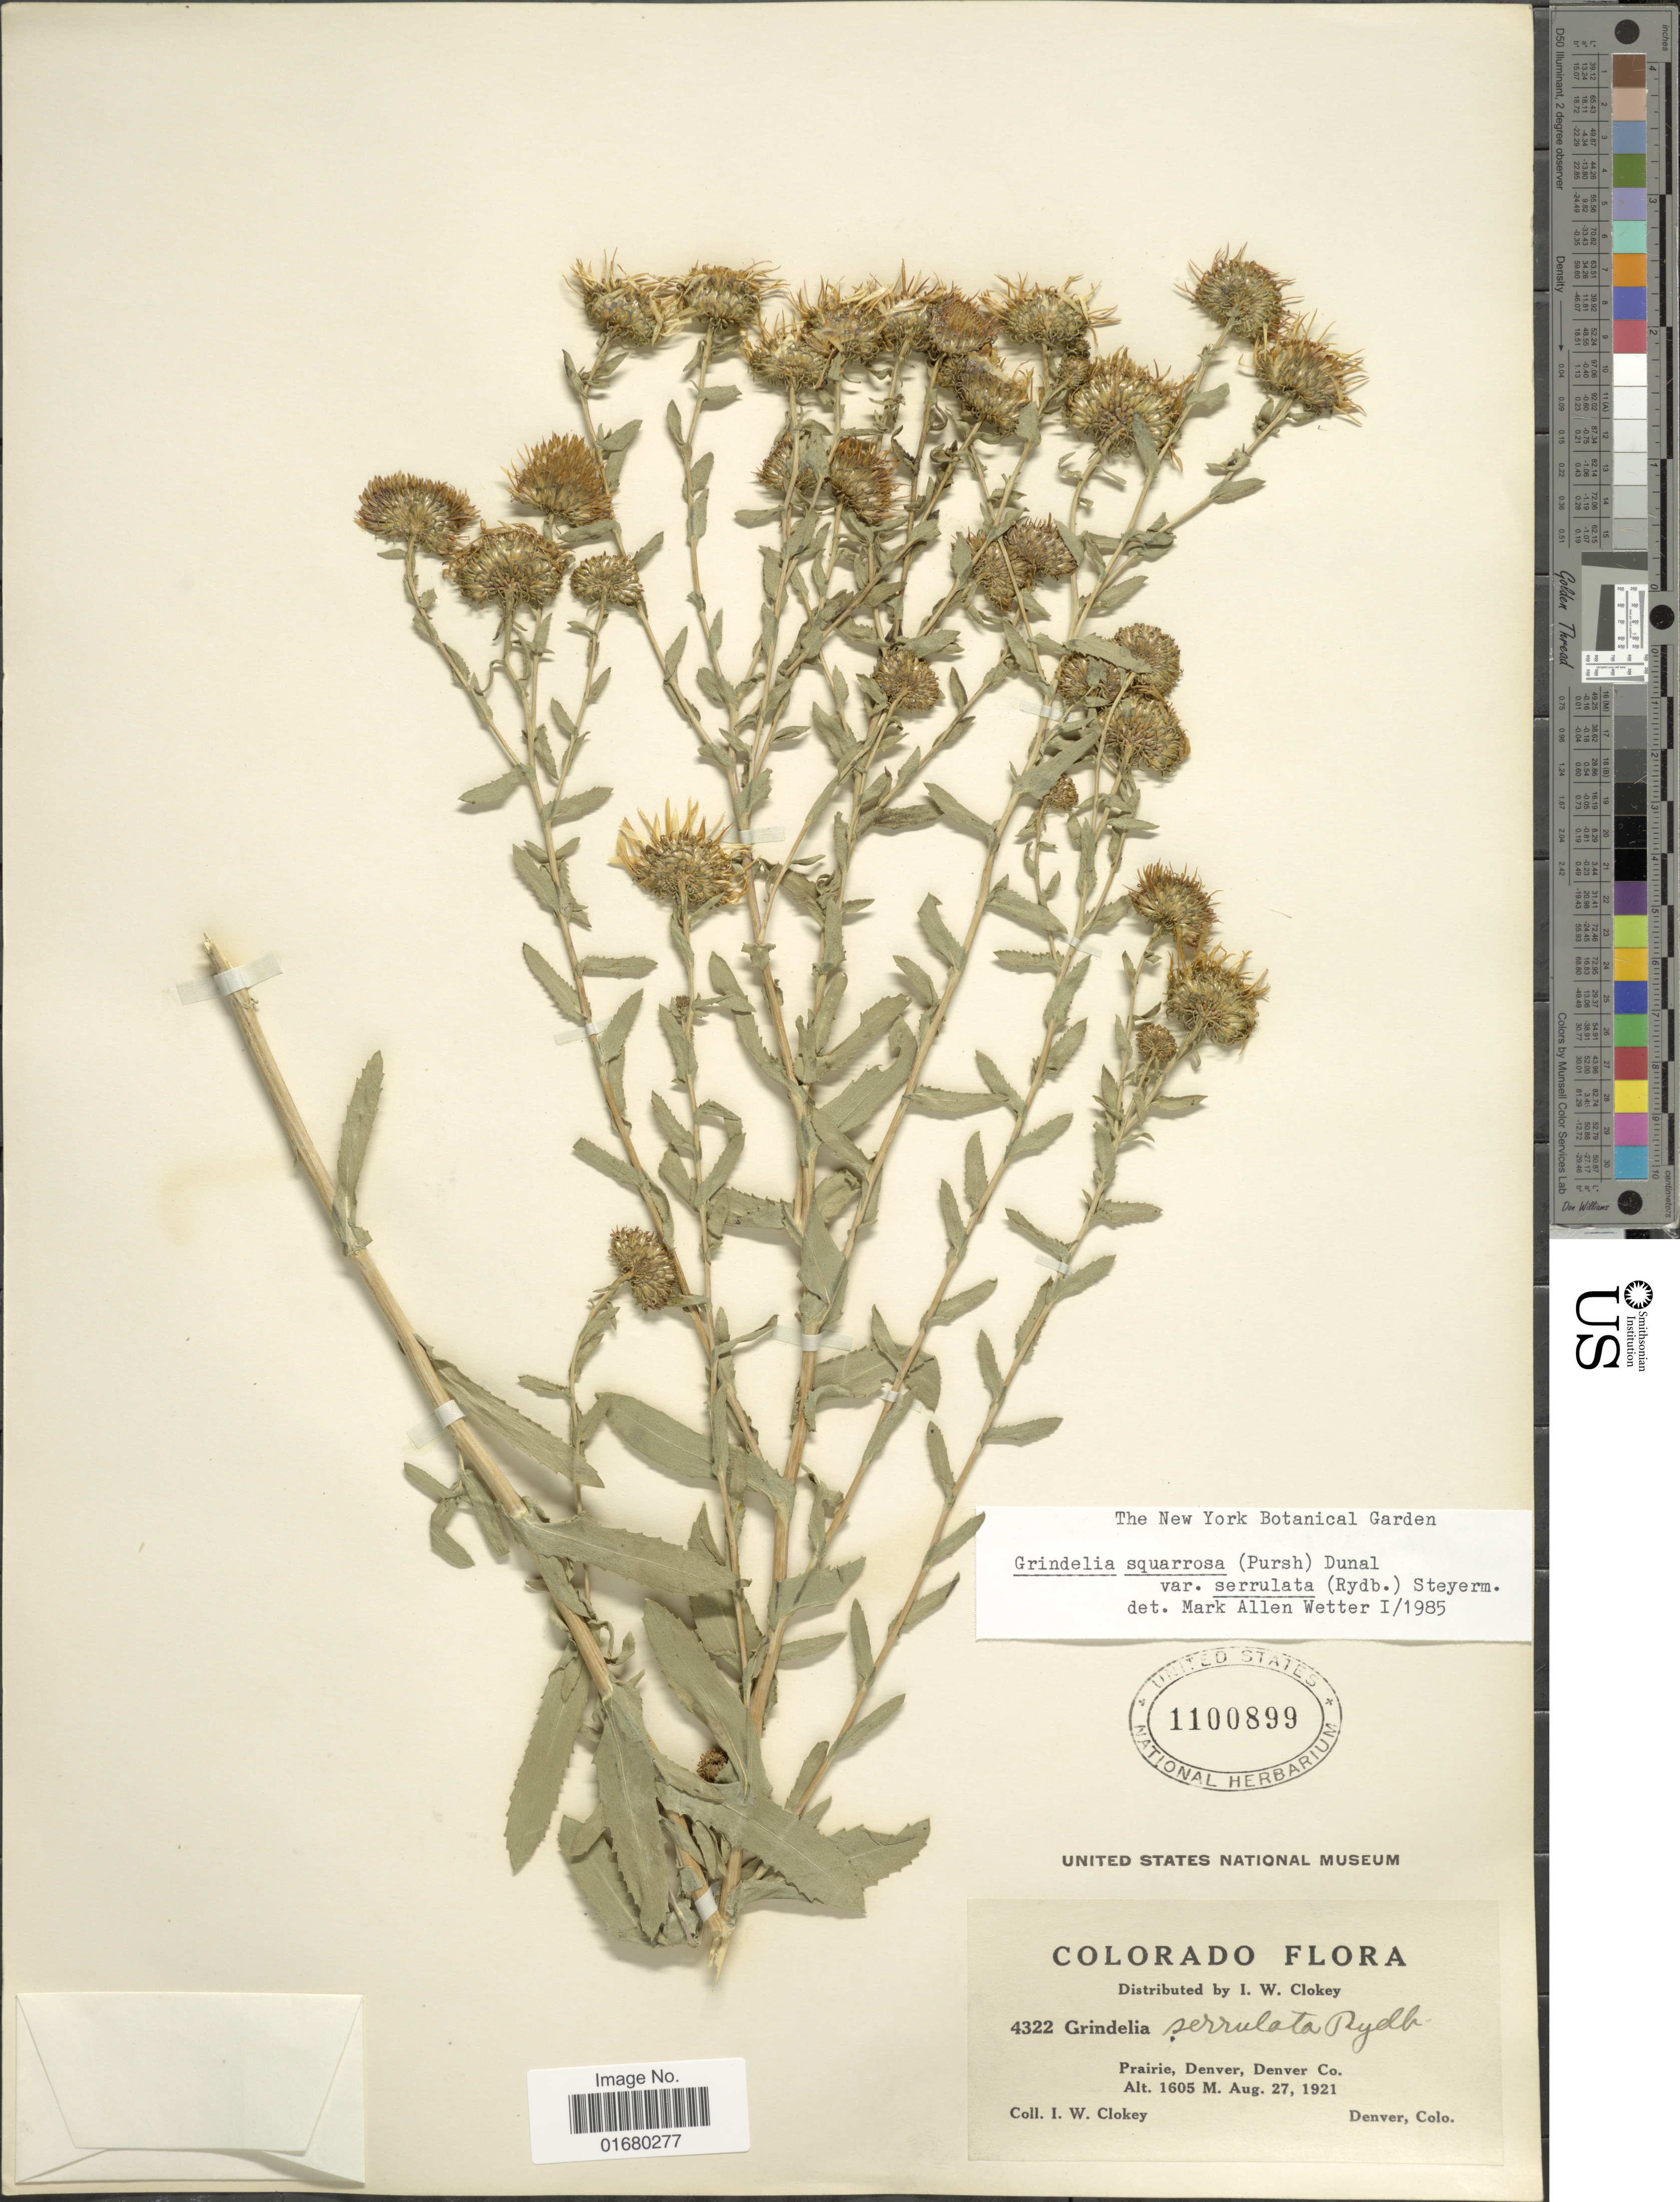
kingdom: Plantae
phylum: Tracheophyta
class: Magnoliopsida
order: Asterales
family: Asteraceae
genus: Grindelia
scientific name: Grindelia squarrosa var. serrulata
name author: (Rydb.) Steyerm.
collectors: I. W. Clokey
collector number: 4322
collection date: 1921-08-27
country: United States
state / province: Colorado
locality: Prairie, Denver, Denver Co.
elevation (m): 1605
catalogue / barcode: US 1100899